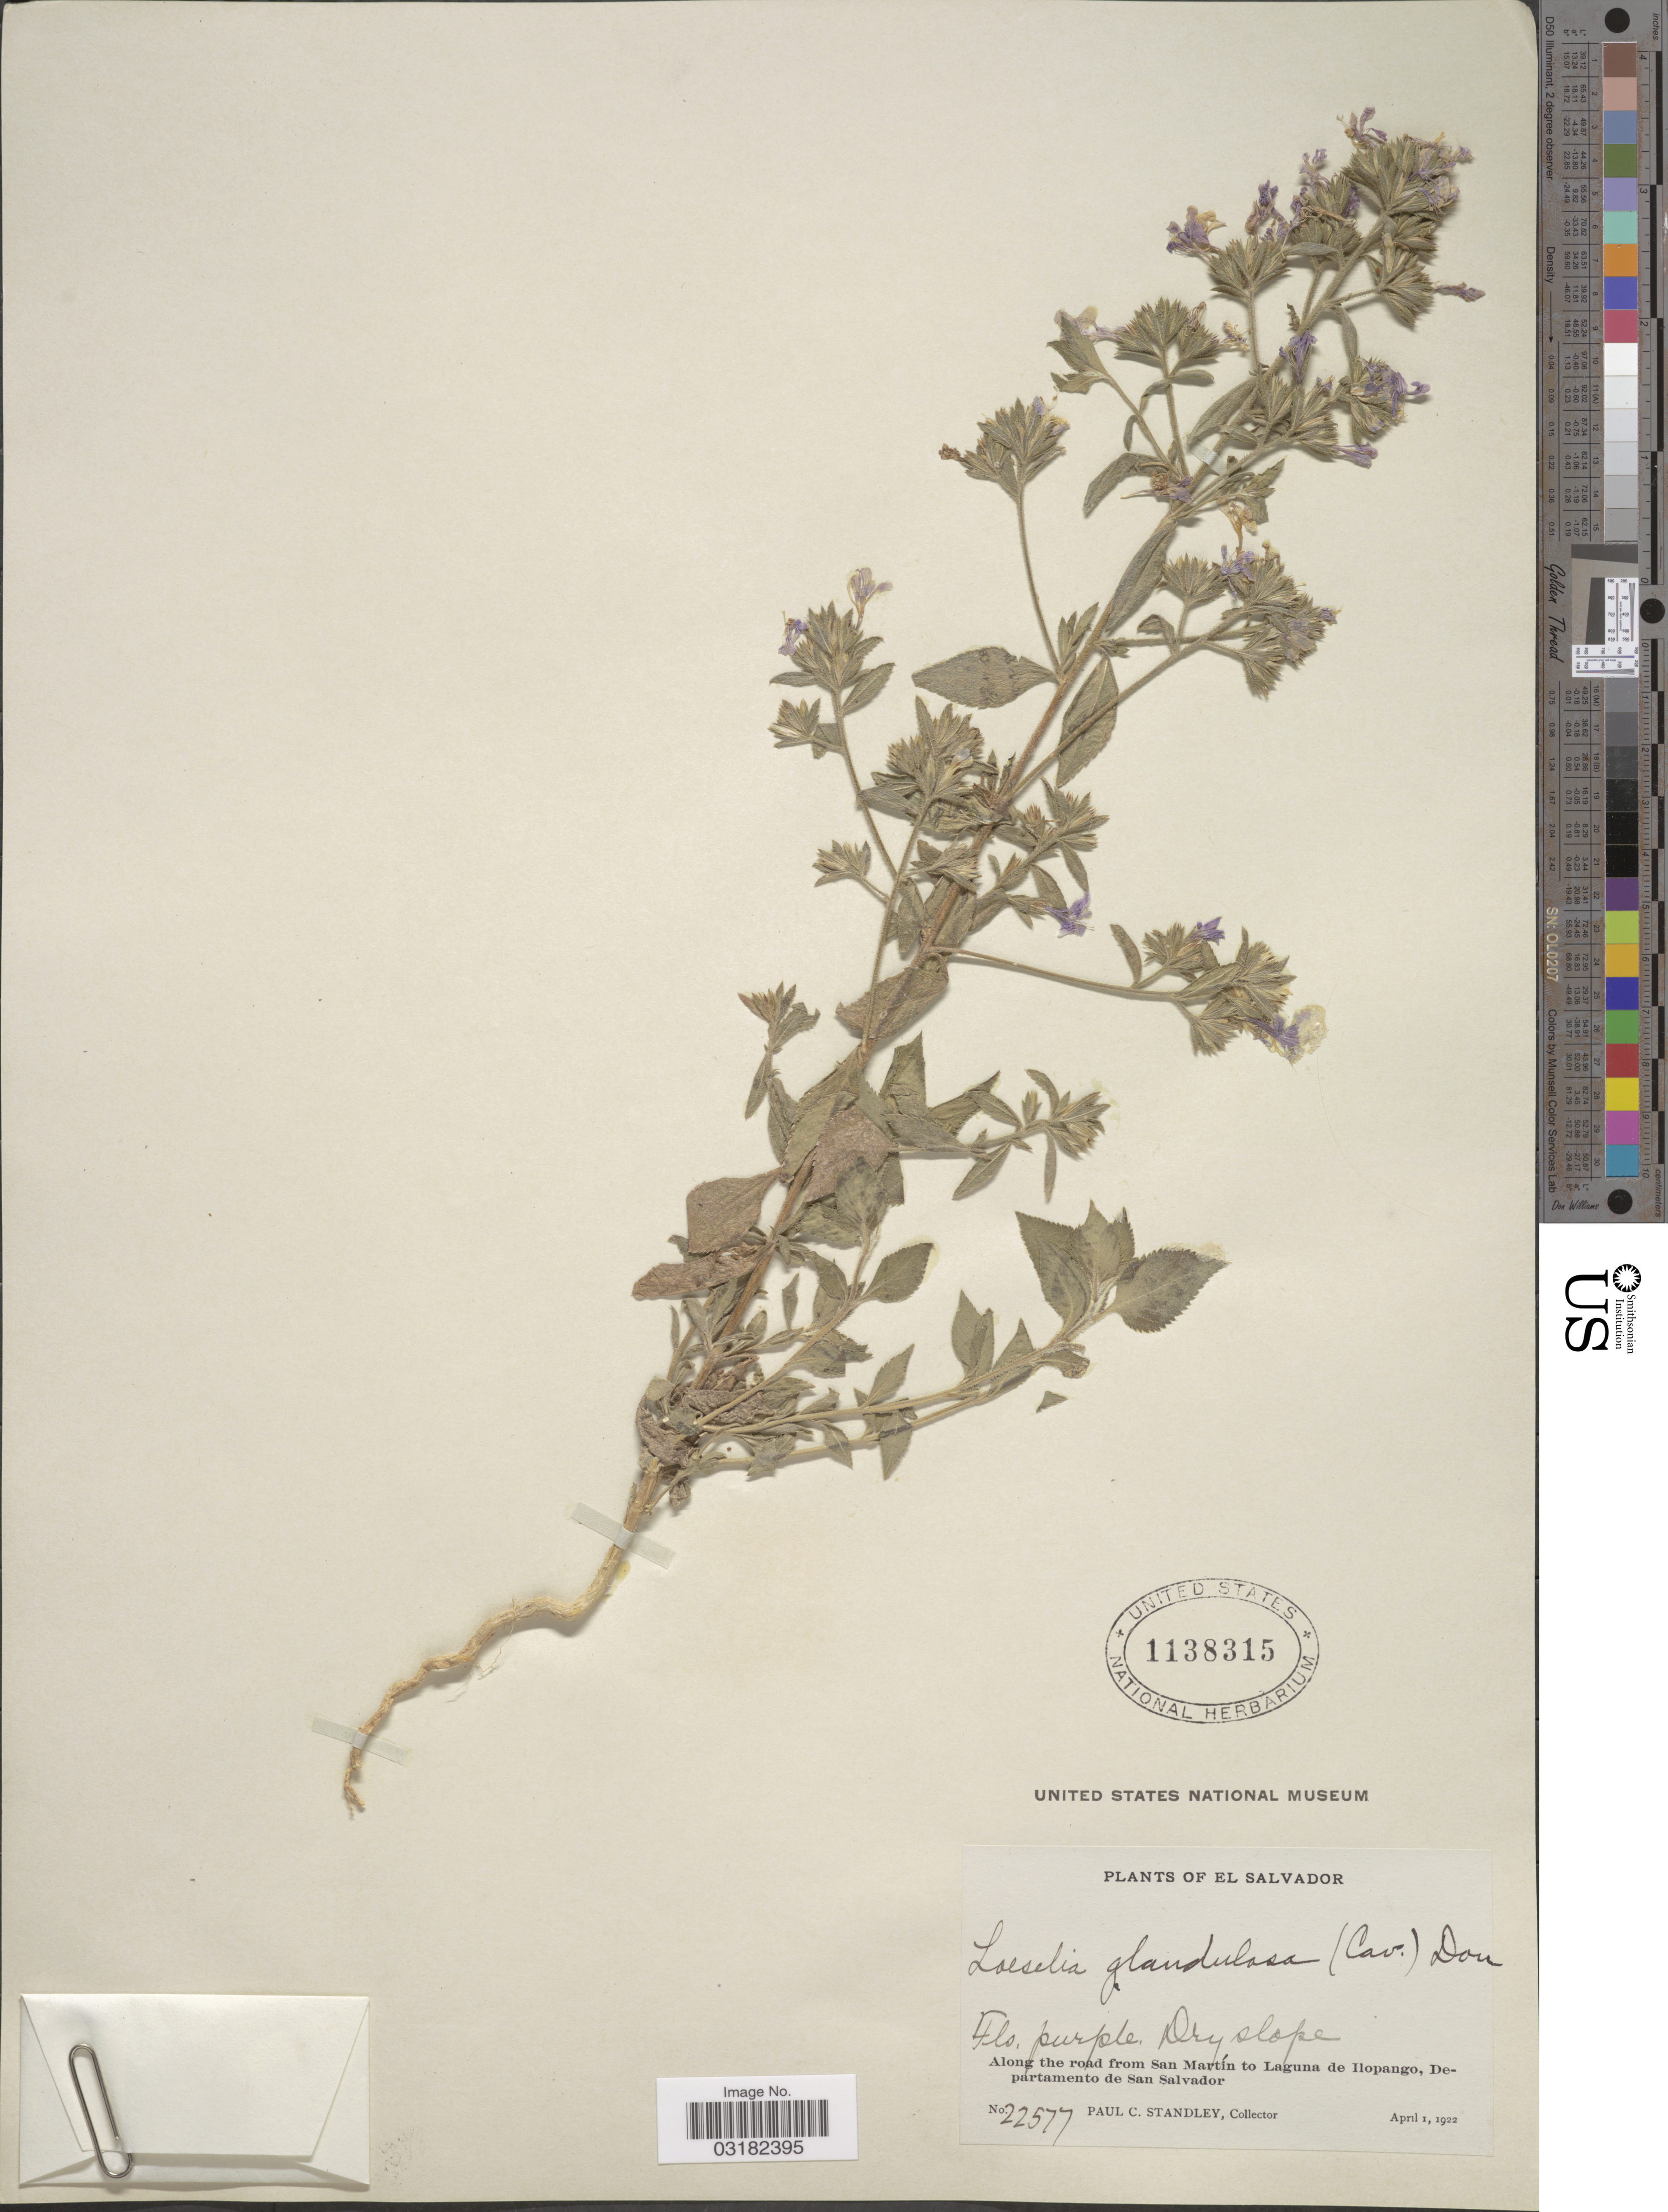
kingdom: Plantae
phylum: Tracheophyta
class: Magnoliopsida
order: Ericales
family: Polemoniaceae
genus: Loeselia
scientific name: Loeselia glandulosa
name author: (Cav.) G. Don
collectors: P. C. Standley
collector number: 22577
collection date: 1922-04-01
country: El Salvador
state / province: San Salvador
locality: Along the road from San Martín to Laguna de Ilopango, Departamento de San Salvador.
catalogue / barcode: US 1138315